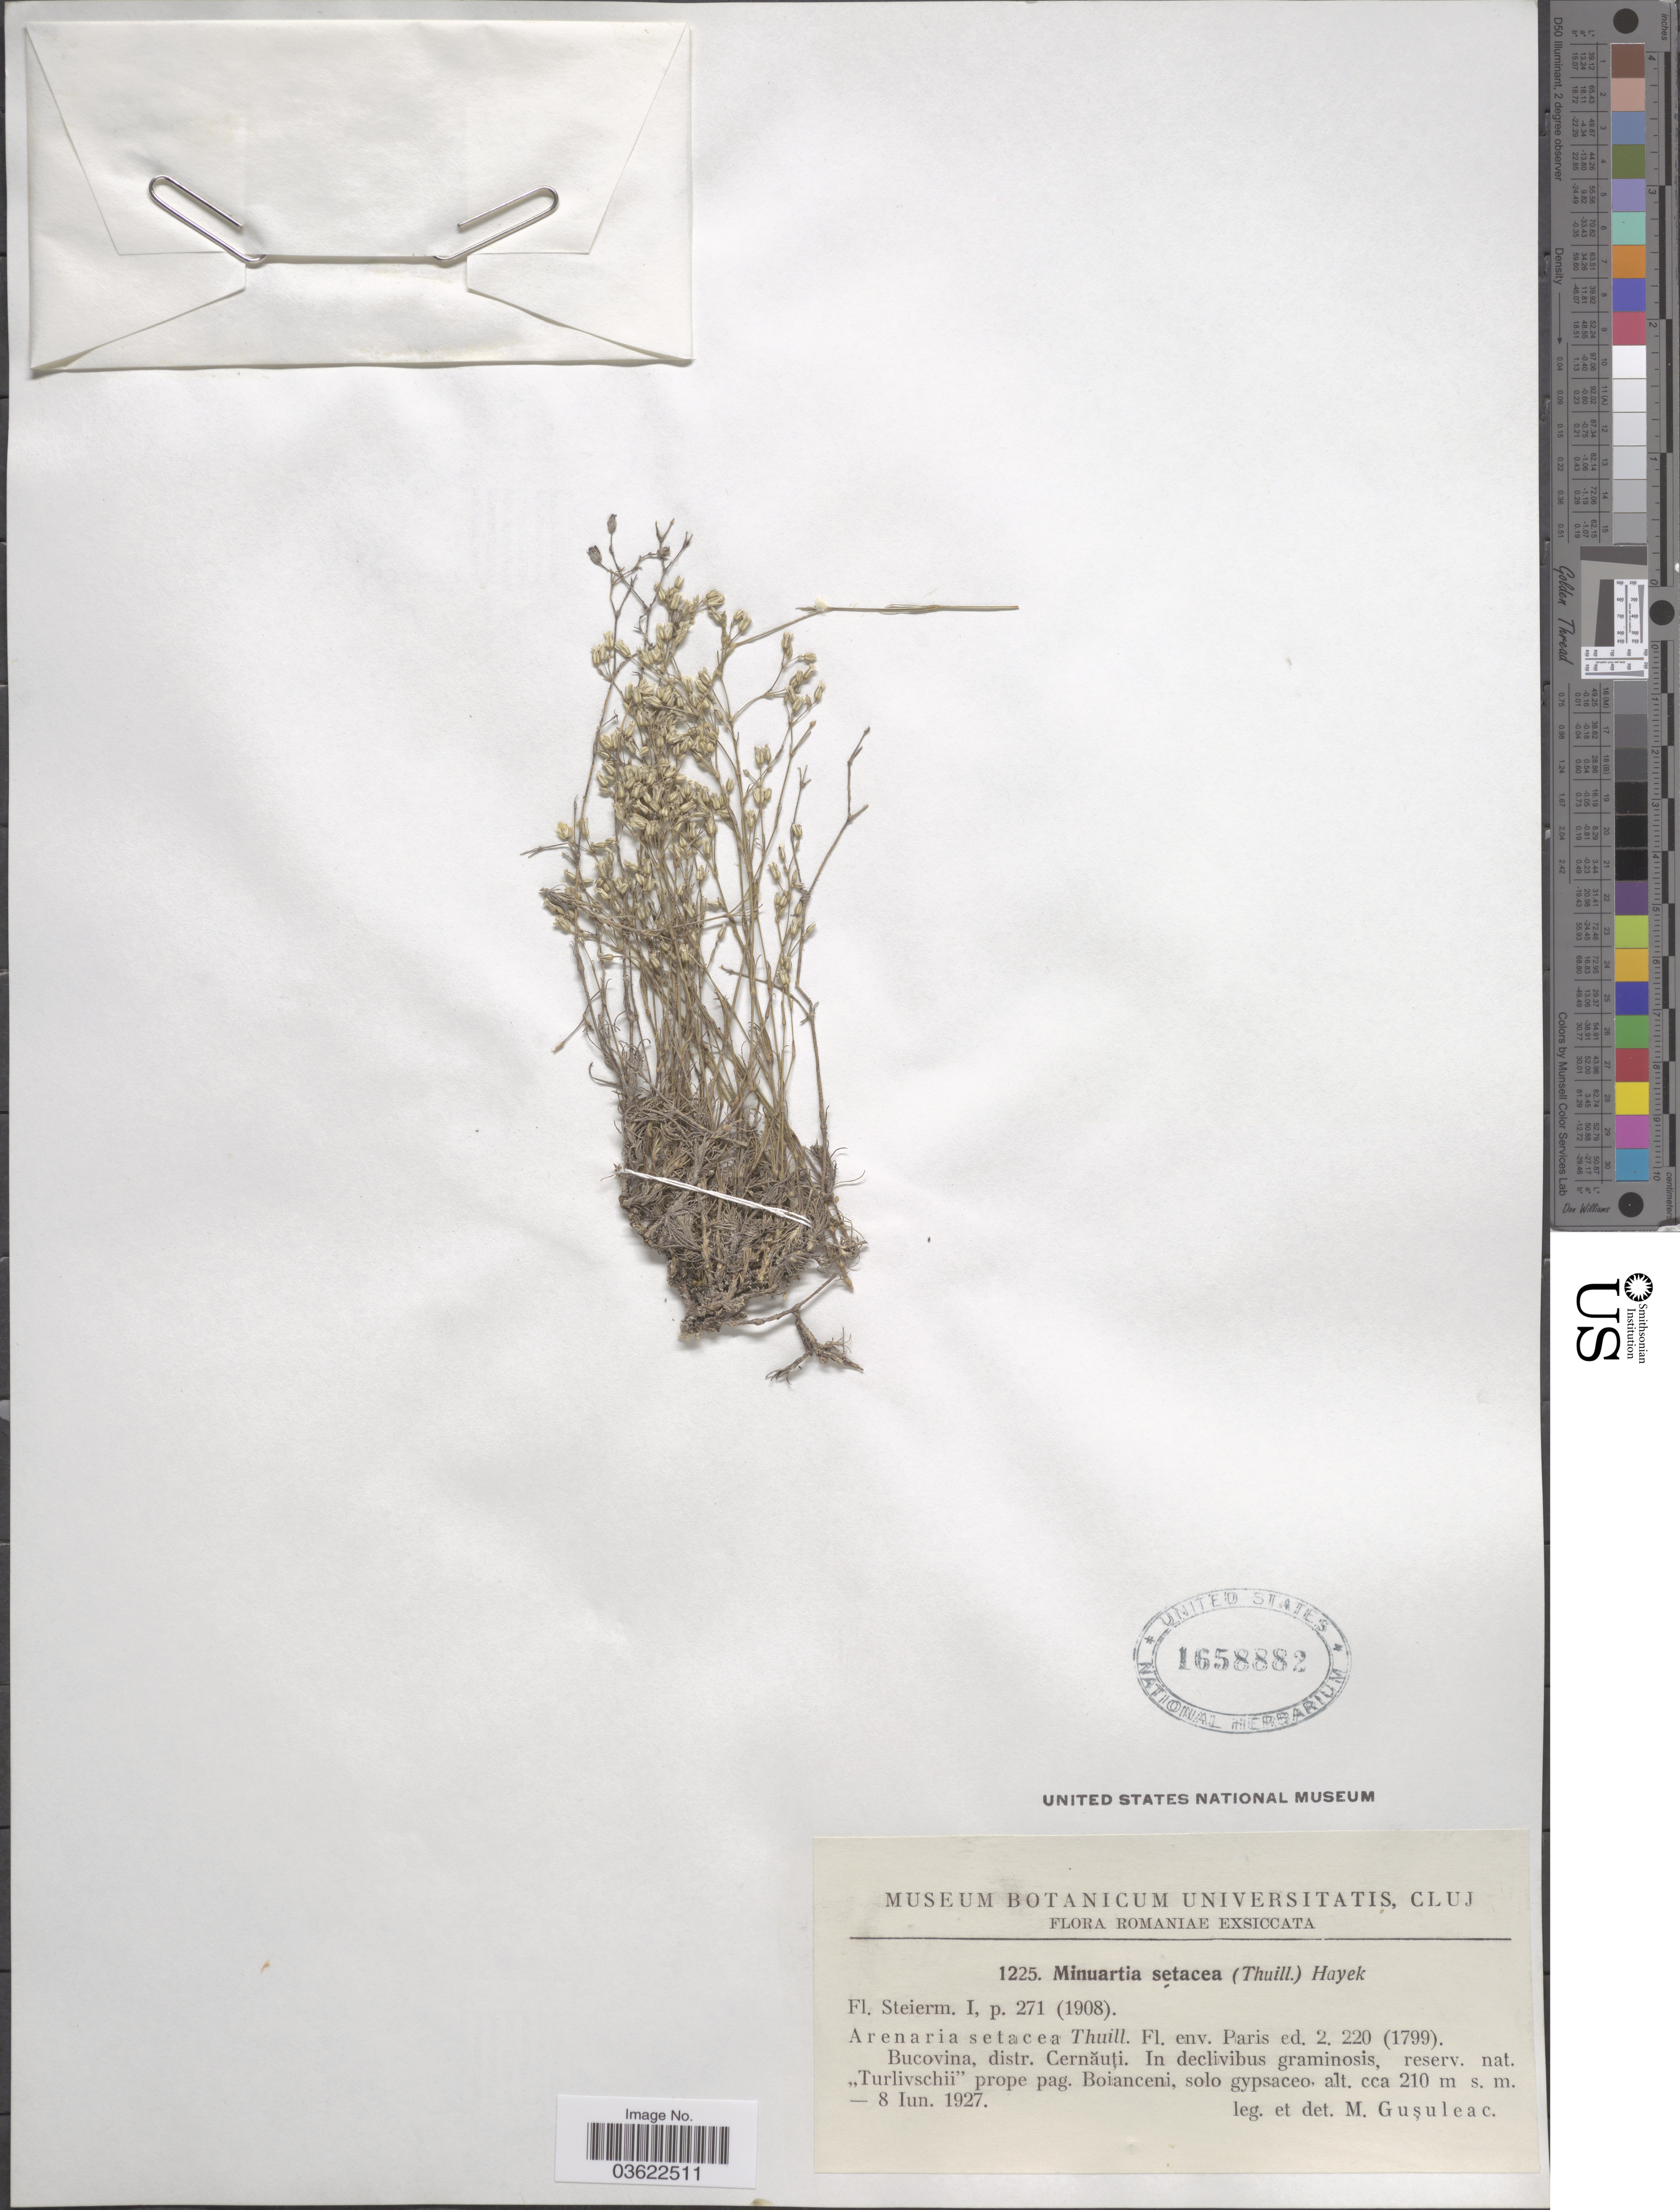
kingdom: Plantae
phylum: Tracheophyta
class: Magnoliopsida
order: Caryophyllales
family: Caryophyllaceae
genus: Arenaria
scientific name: Arenaria setacea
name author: Thuill.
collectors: M. Gusuleac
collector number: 1225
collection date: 1927-06-08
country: Romania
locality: Romaniæ. Bucovina, distr. Cernauti. In declivibus graminosis, reserv. nat. "Turlivschii" prope pag. Boianceni, solo gypsaceo.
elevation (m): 210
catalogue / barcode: US 1658882